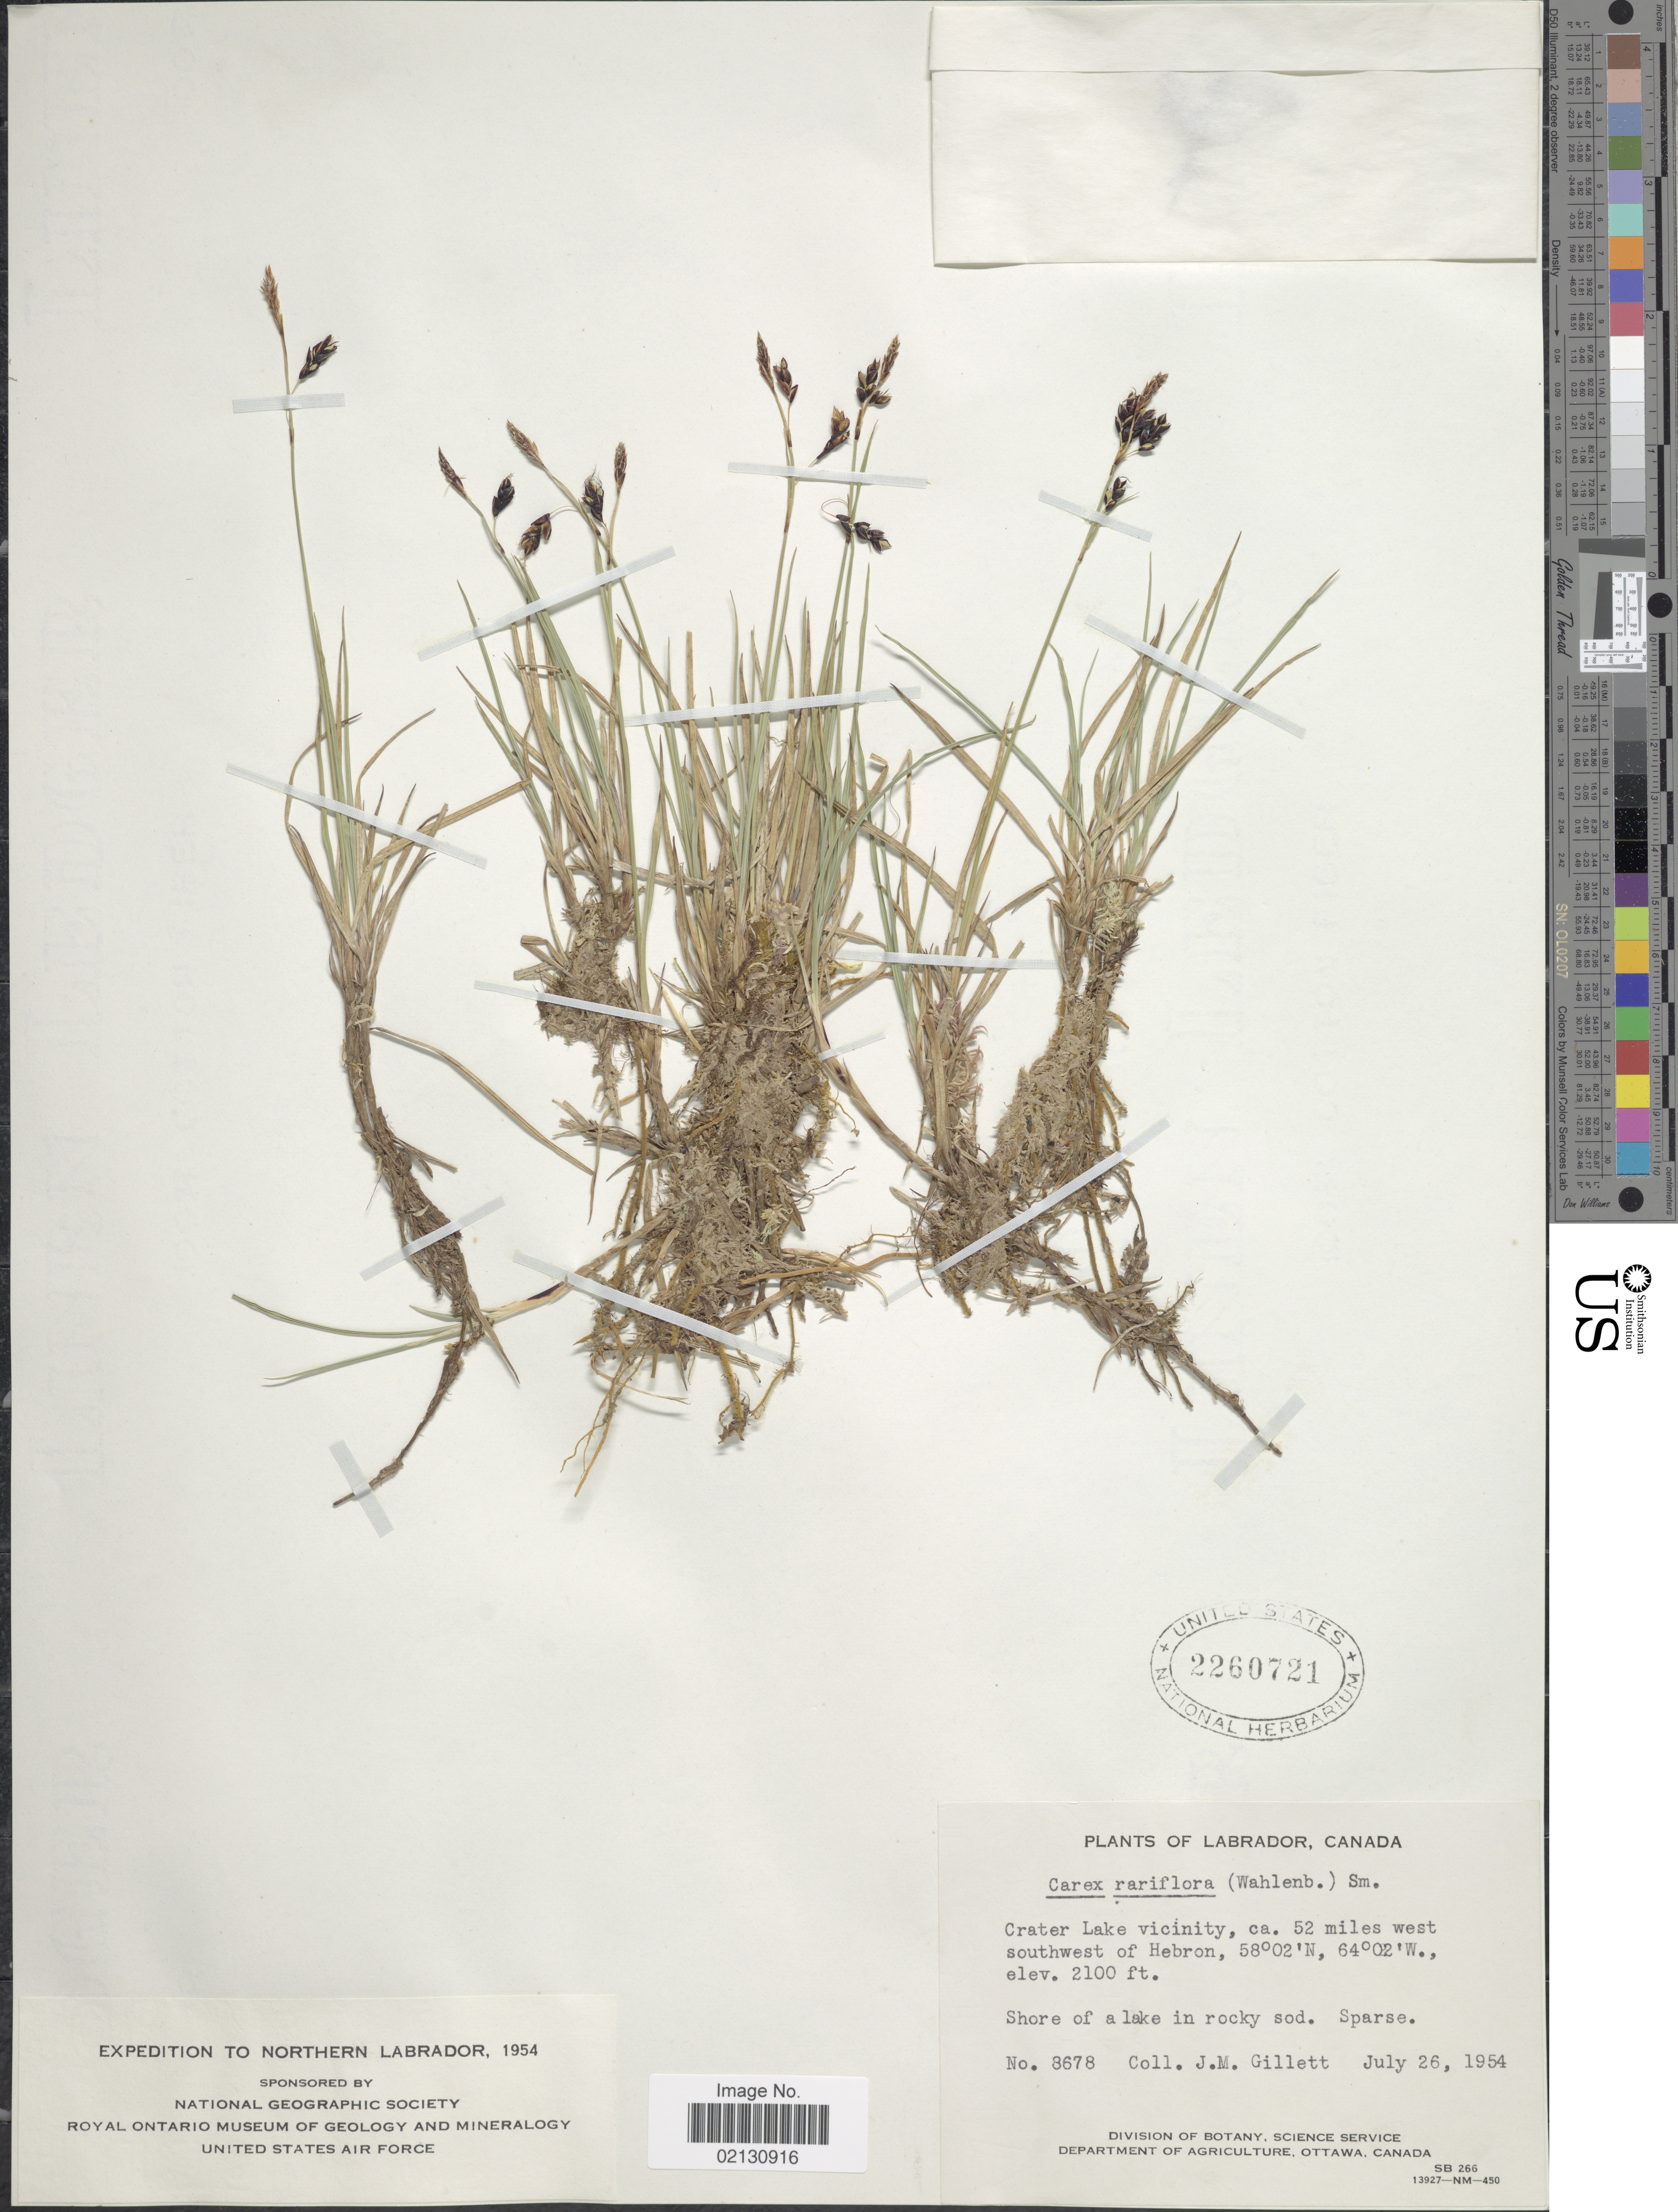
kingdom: Plantae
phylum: Tracheophyta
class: Liliopsida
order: Poales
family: Cyperaceae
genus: Carex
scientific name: Carex rariflora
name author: (Wahlenb.) Sm.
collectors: J. M. Gillett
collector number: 8678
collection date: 1954-07-26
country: Canada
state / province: Newfoundland and Labrador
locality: Labrador. Crater Lake vicinity, ca. 52 miles west southwest of Hebron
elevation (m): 640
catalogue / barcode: US 2260721